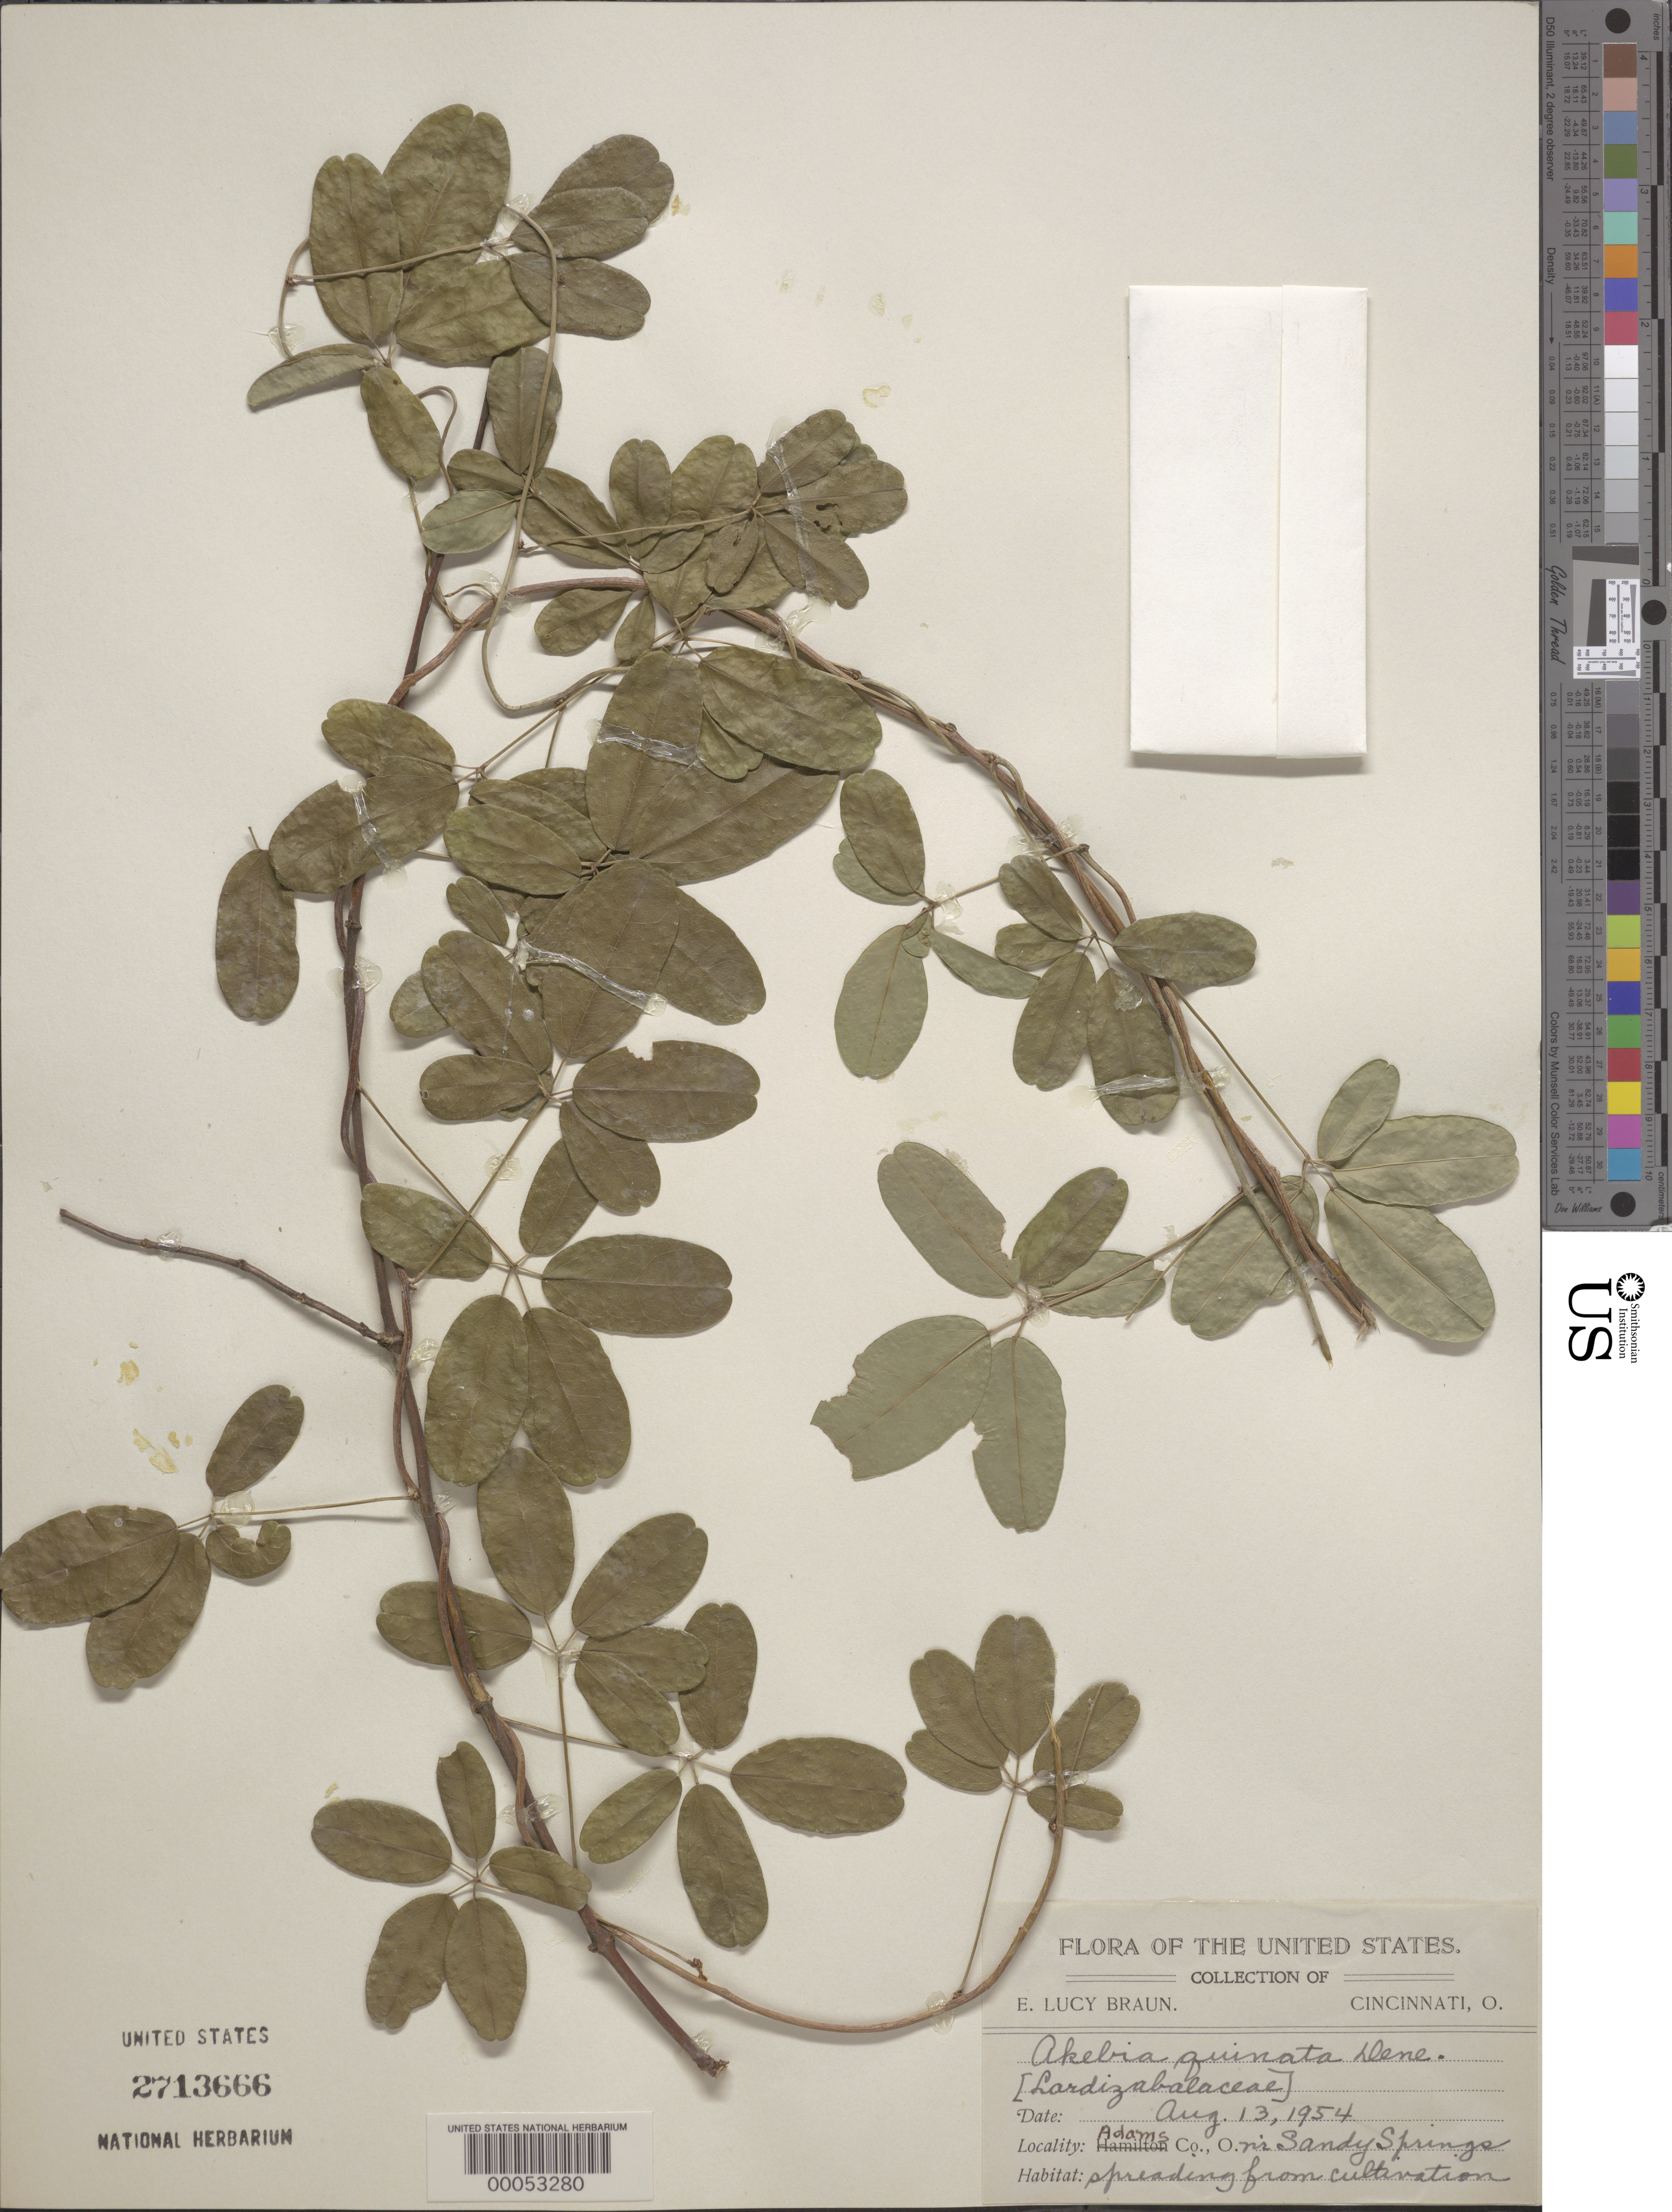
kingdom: Plantae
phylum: Tracheophyta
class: Magnoliopsida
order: Ranunculales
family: Lardizabalaceae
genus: Akebia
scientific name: Akebia quinata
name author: (Houtt.) Decne.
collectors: E. L. Braun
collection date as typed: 13 Aug 1954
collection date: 1954-08-13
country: United States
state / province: Ohio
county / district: Adams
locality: Cincinnati, near sandy springs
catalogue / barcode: US 2713666